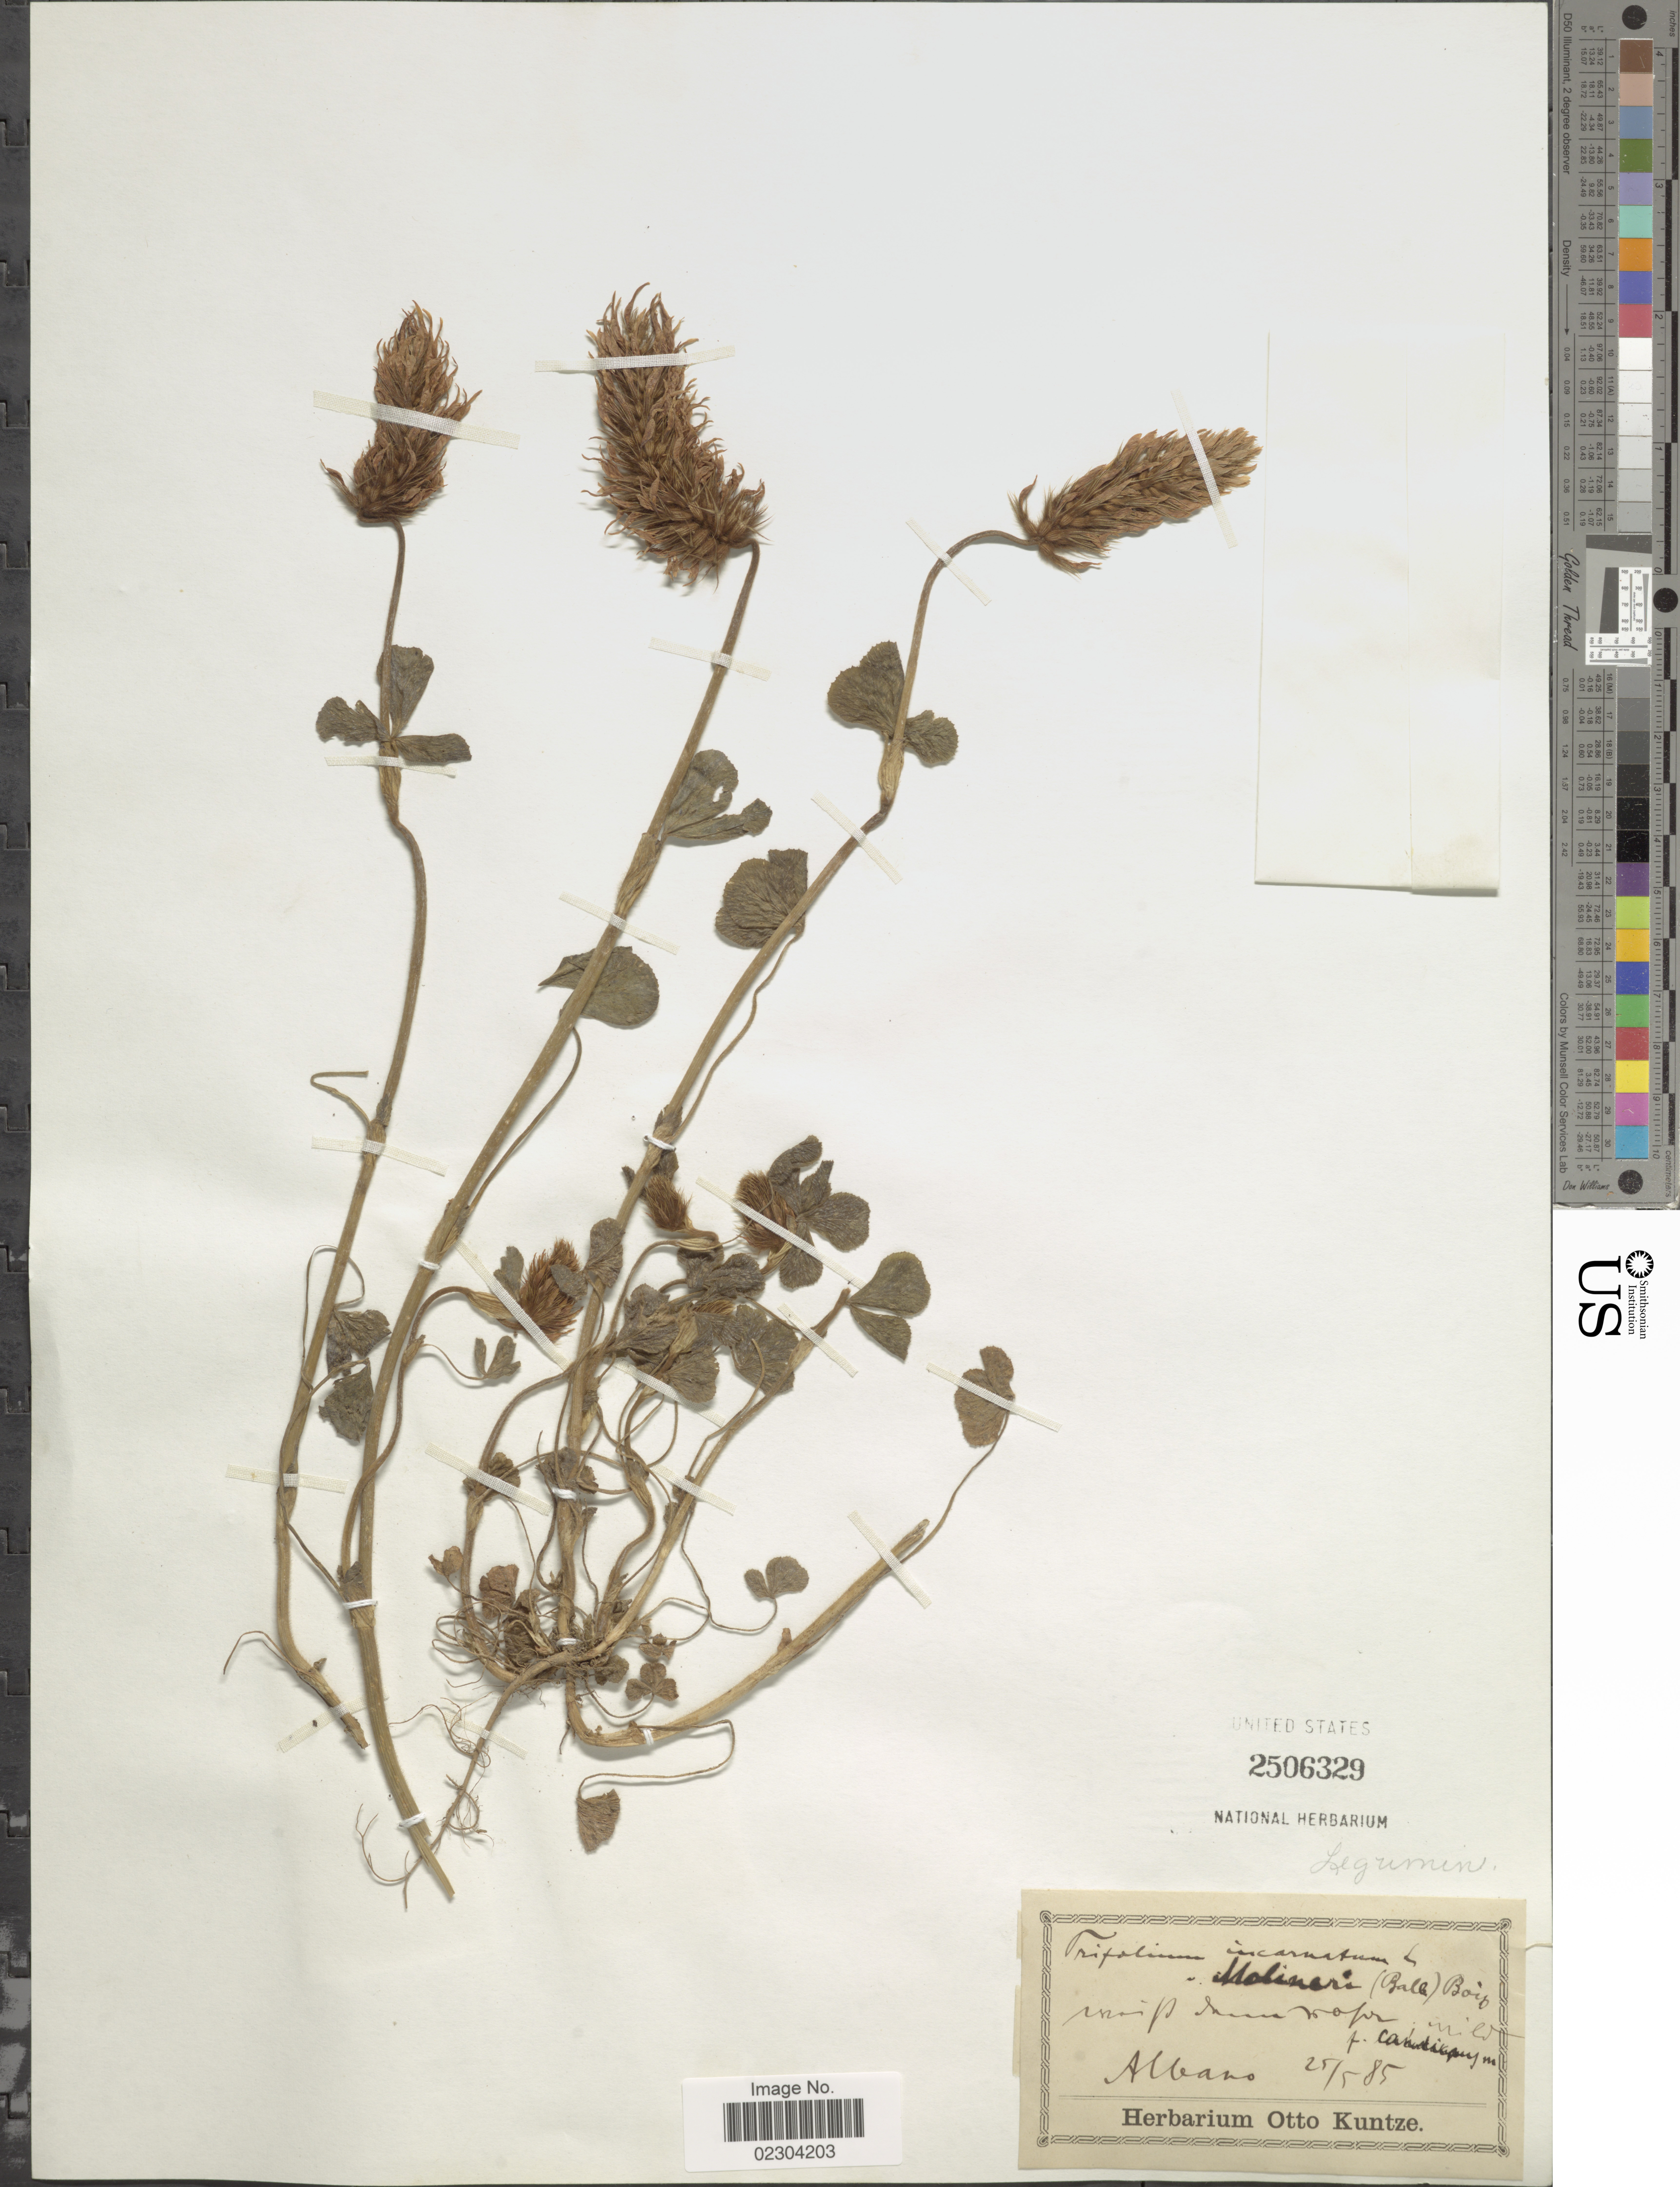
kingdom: Plantae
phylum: Tracheophyta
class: Magnoliopsida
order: Fabales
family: Fabaceae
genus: Trifolium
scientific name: Trifolium incarnatum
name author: L.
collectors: ex herb. Otto Kuntze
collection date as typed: Transcribed d/m/y: 25/5/85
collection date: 1885-05-25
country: Italy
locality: Albano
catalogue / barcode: US 2506329